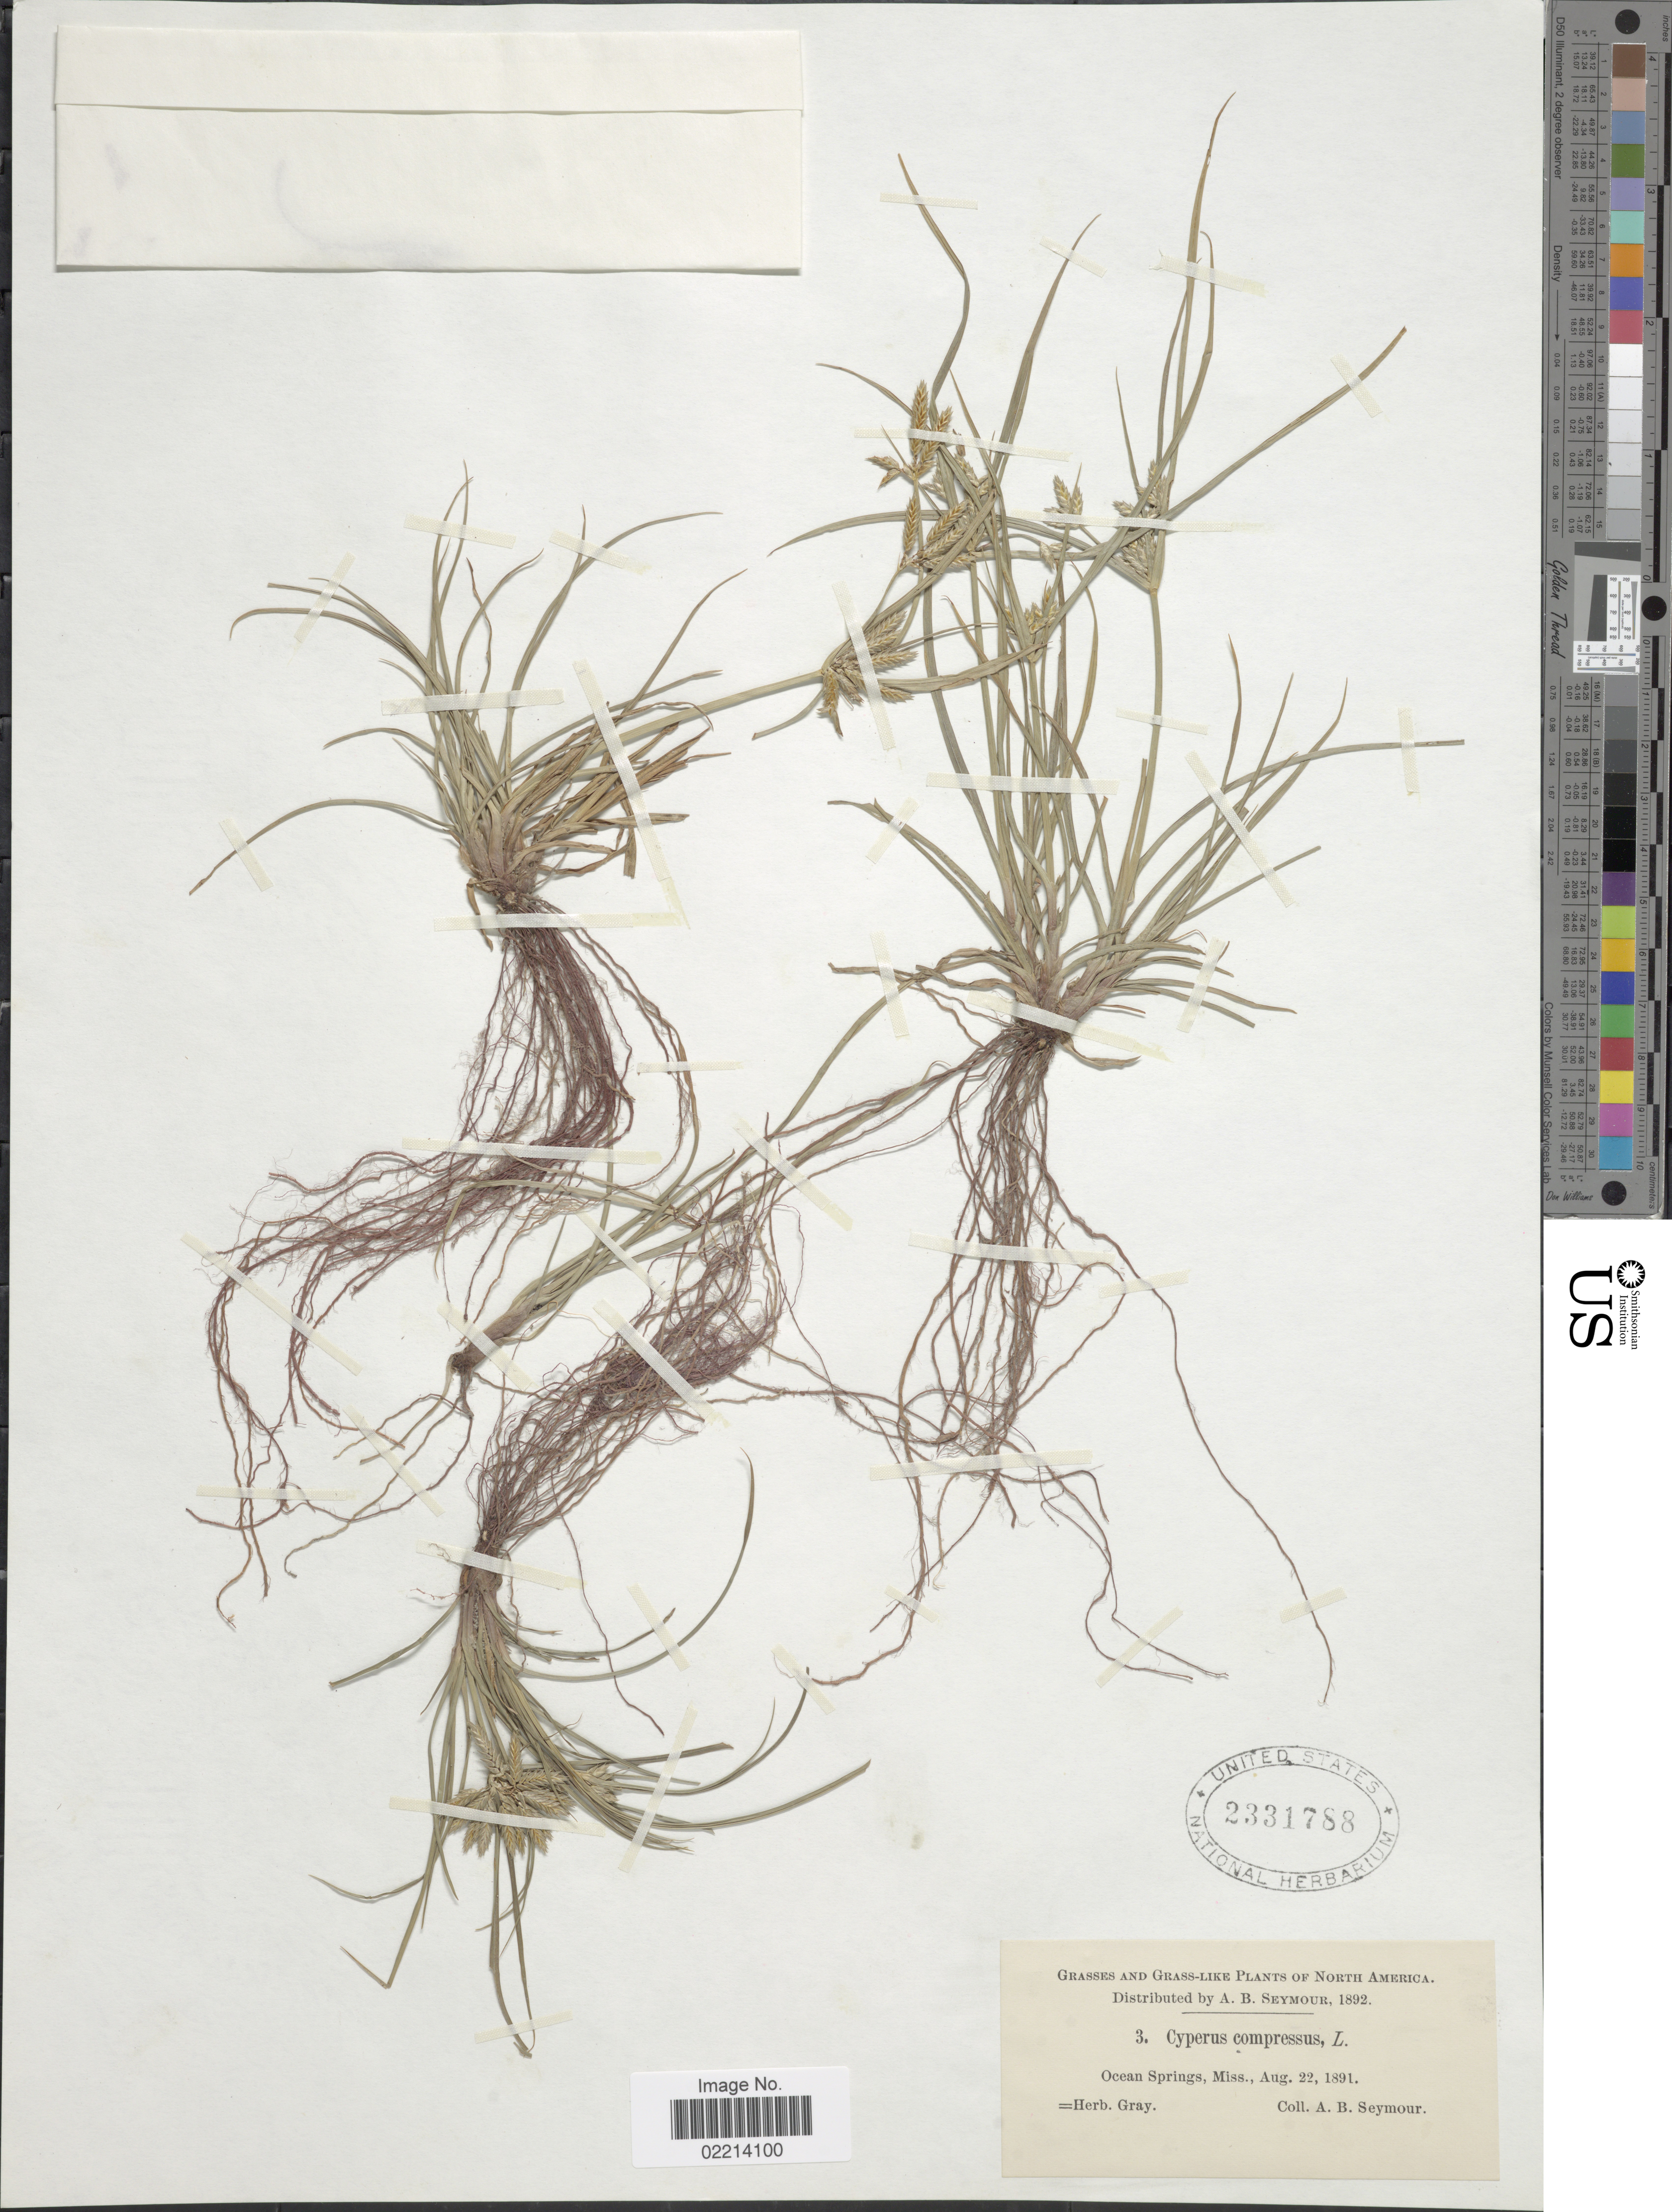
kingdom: Plantae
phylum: Tracheophyta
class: Liliopsida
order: Poales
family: Cyperaceae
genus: Cyperus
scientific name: Cyperus compressus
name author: L.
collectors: A. Seymour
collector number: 3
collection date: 1891-08-22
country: United States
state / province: Mississippi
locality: Ocean Springs, Miss.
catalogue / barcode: US 2331788